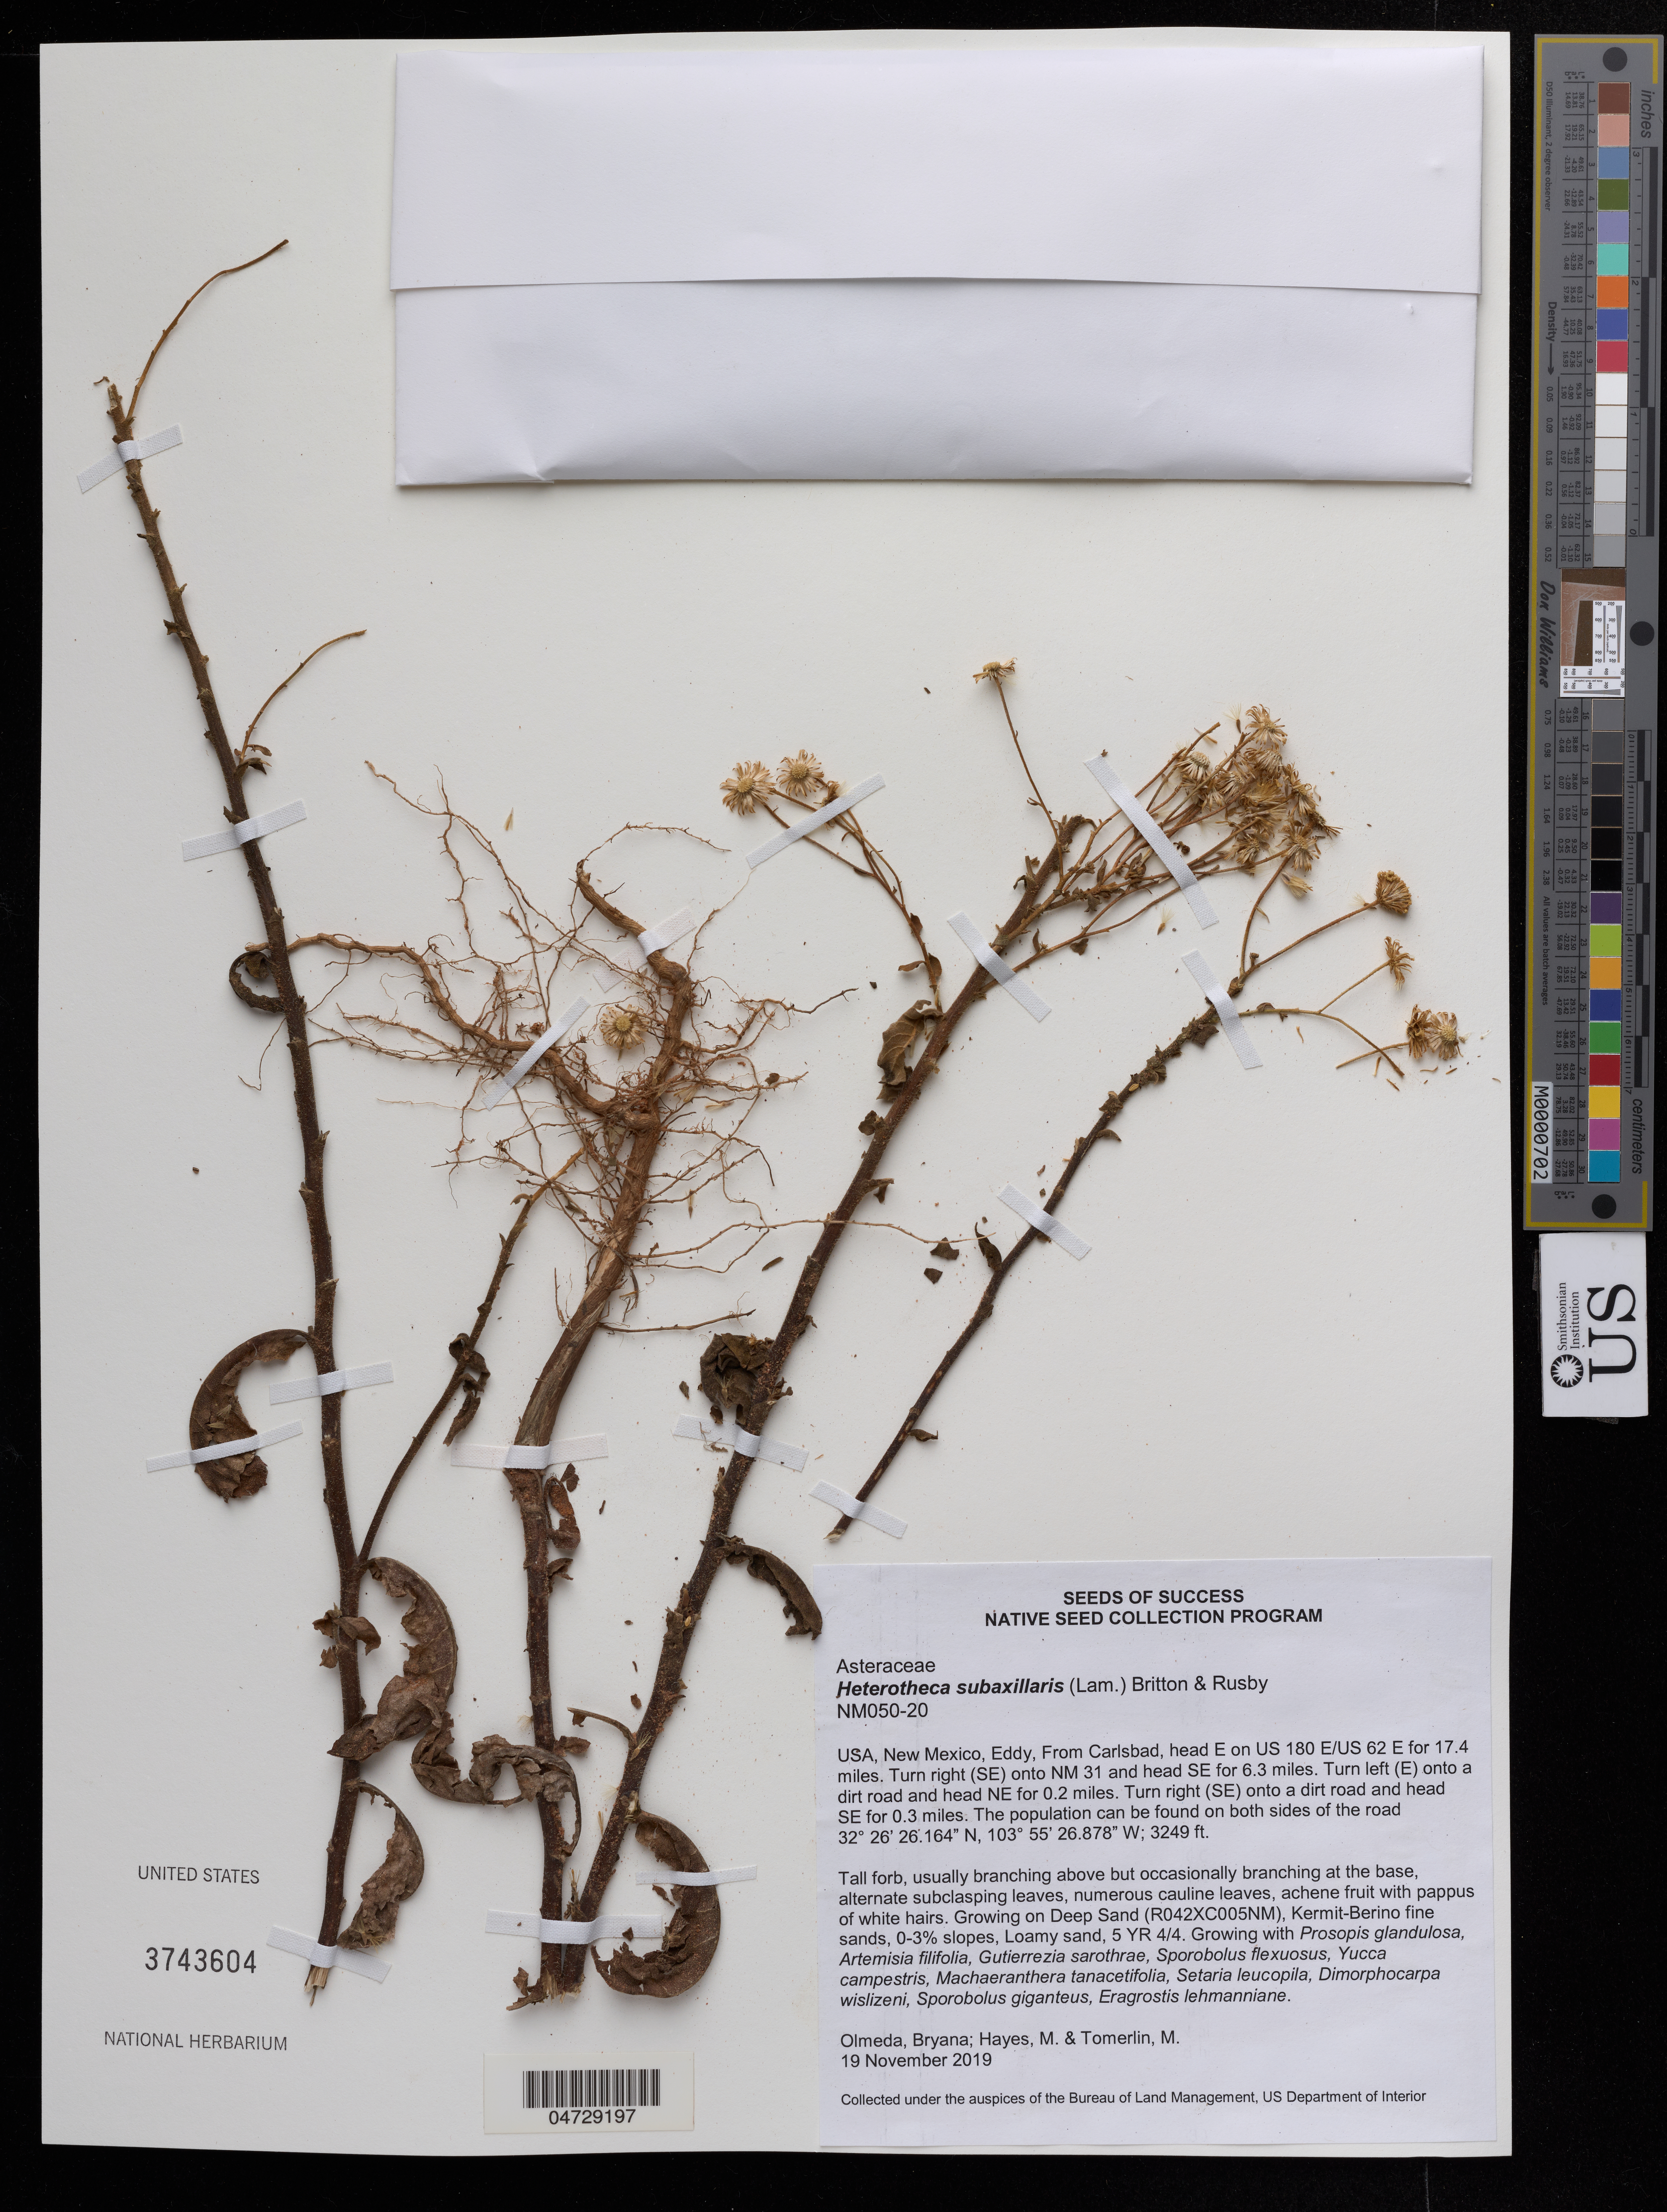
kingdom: Plantae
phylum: Tracheophyta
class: Magnoliopsida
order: Asterales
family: Asteraceae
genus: Heterotheca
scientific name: Heterotheca subaxillaris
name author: (Lam.) Britton & Rusby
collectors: O. Bryana, M. Hayes & M. Tomerlin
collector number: NM050-20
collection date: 2019-11-19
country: United States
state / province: New Mexico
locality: Eddy, From Carlsbad, head E on US 180 E/US 62 E for 17.4 miles. Turn right (SE) onto NM 31 and head SE for 6.3 miles. Turn left (E) onto a dirt road and head NE for 0.2 miles. Turn right (SE) onto a dirt road and head SE for 0.3 miles. The population can be found on both sides of the road.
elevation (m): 990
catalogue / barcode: US 3743604